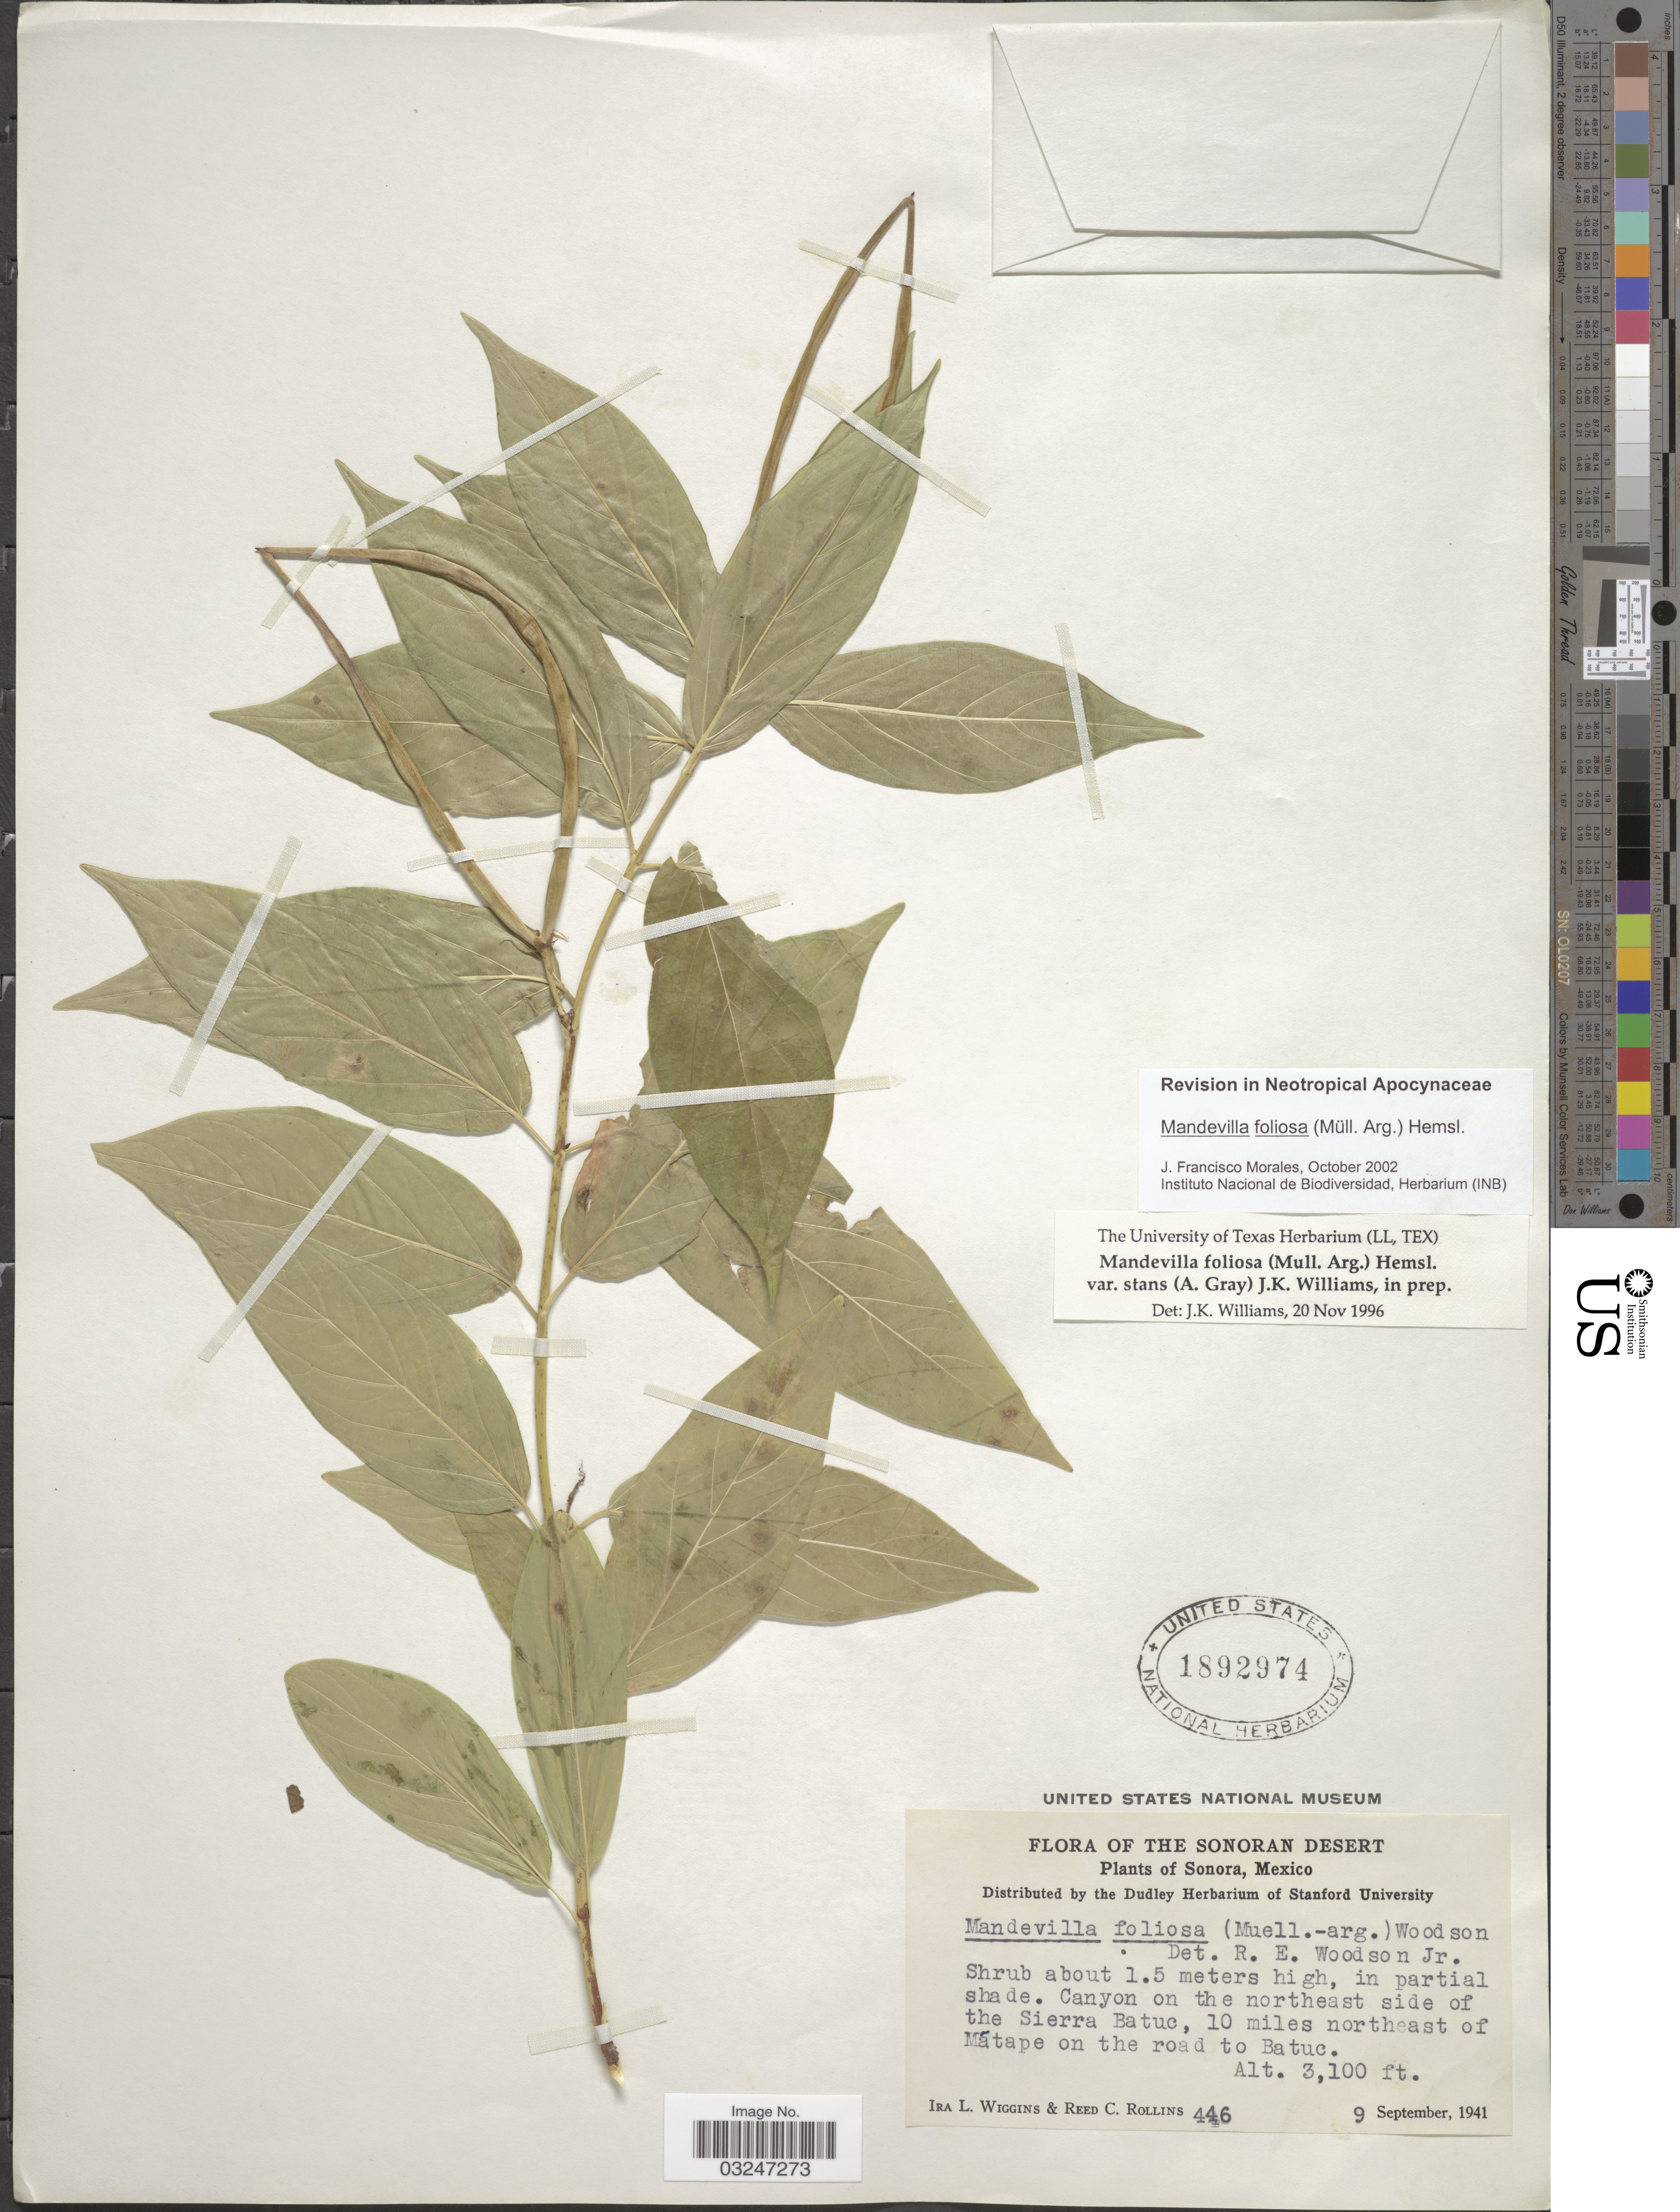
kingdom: Plantae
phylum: Tracheophyta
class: Magnoliopsida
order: Gentianales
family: Apocynaceae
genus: Mandevilla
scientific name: Mandevilla foliosa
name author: (Müll. Arg.) Hemsl.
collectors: I. L. Wiggins & R. C. Rollins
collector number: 446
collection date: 1941-09-09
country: Mexico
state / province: Sonora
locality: Sonoran Desert. Canyon on the northeast side of the Sierra Batuc, 10 miles northeast of Mátape on the road to Batuc.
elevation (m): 945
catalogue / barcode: US 1892974